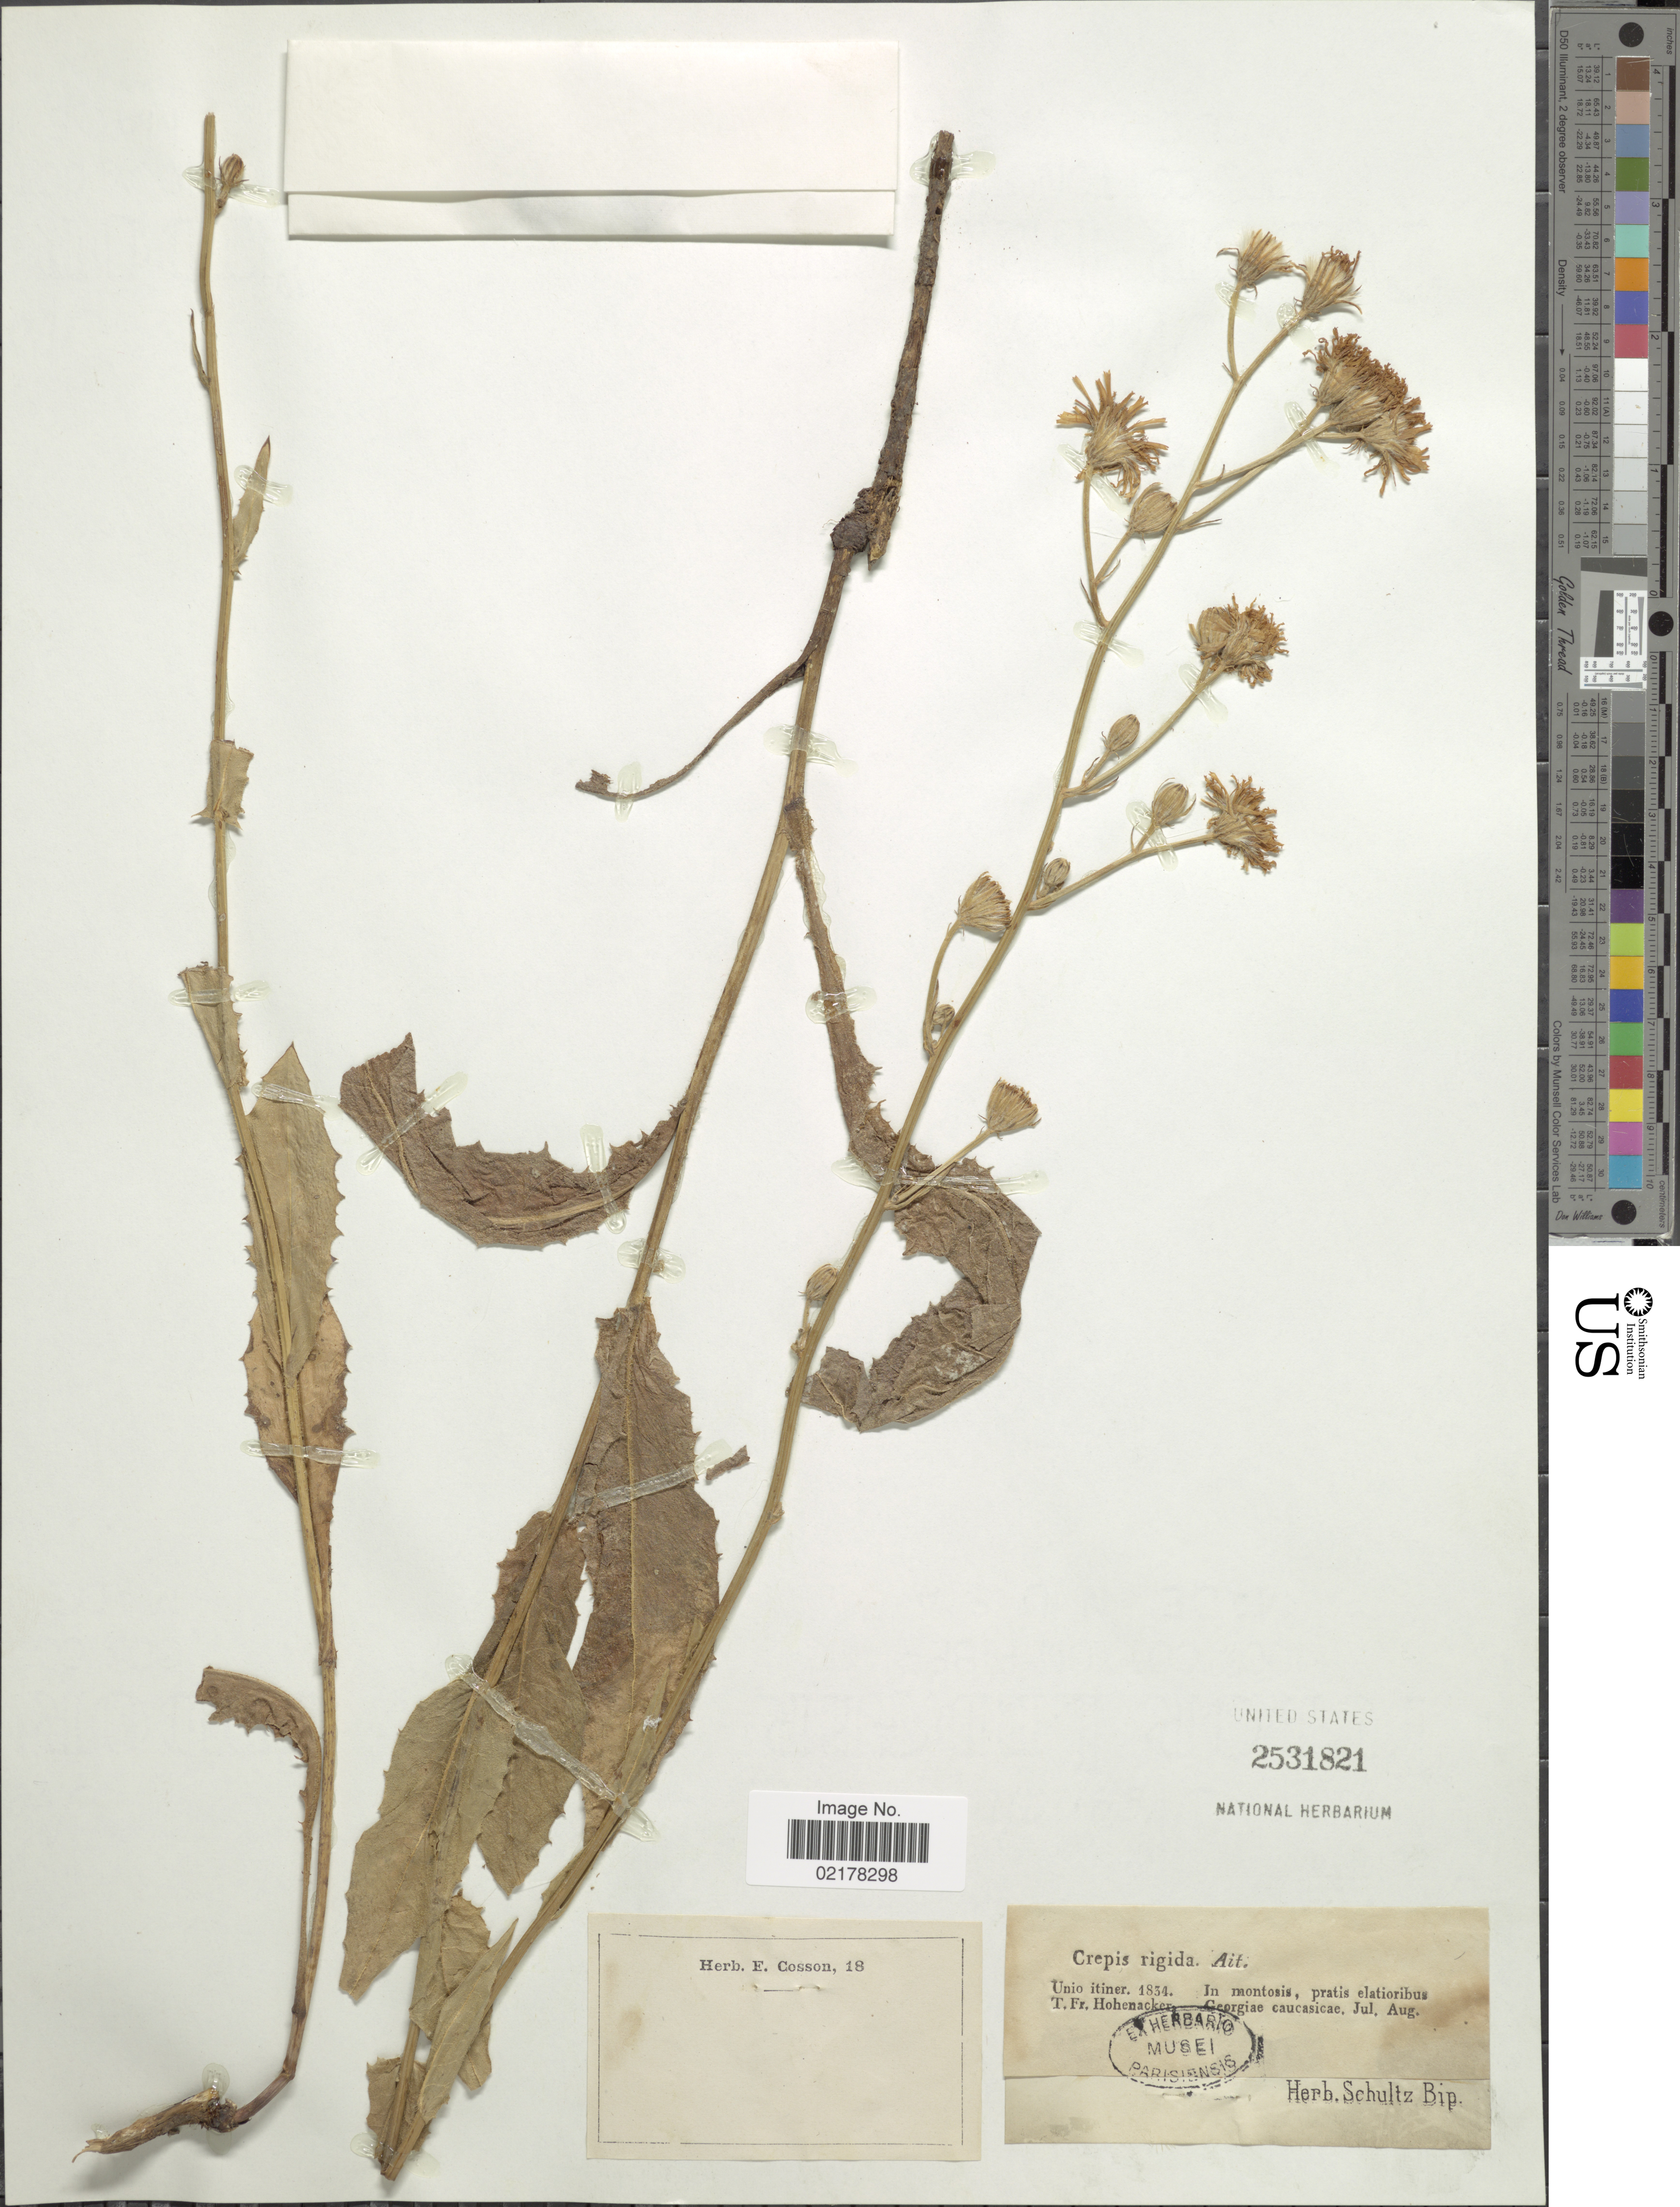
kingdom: Plantae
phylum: Tracheophyta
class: Magnoliopsida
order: Asterales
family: Asteraceae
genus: Crepis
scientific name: Crepis pannonica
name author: (Jacq.) K. Koch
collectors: Hohenacker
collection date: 1834-07/1834-08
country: Georgia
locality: Georgiae Caucasicae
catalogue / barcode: US 2531821